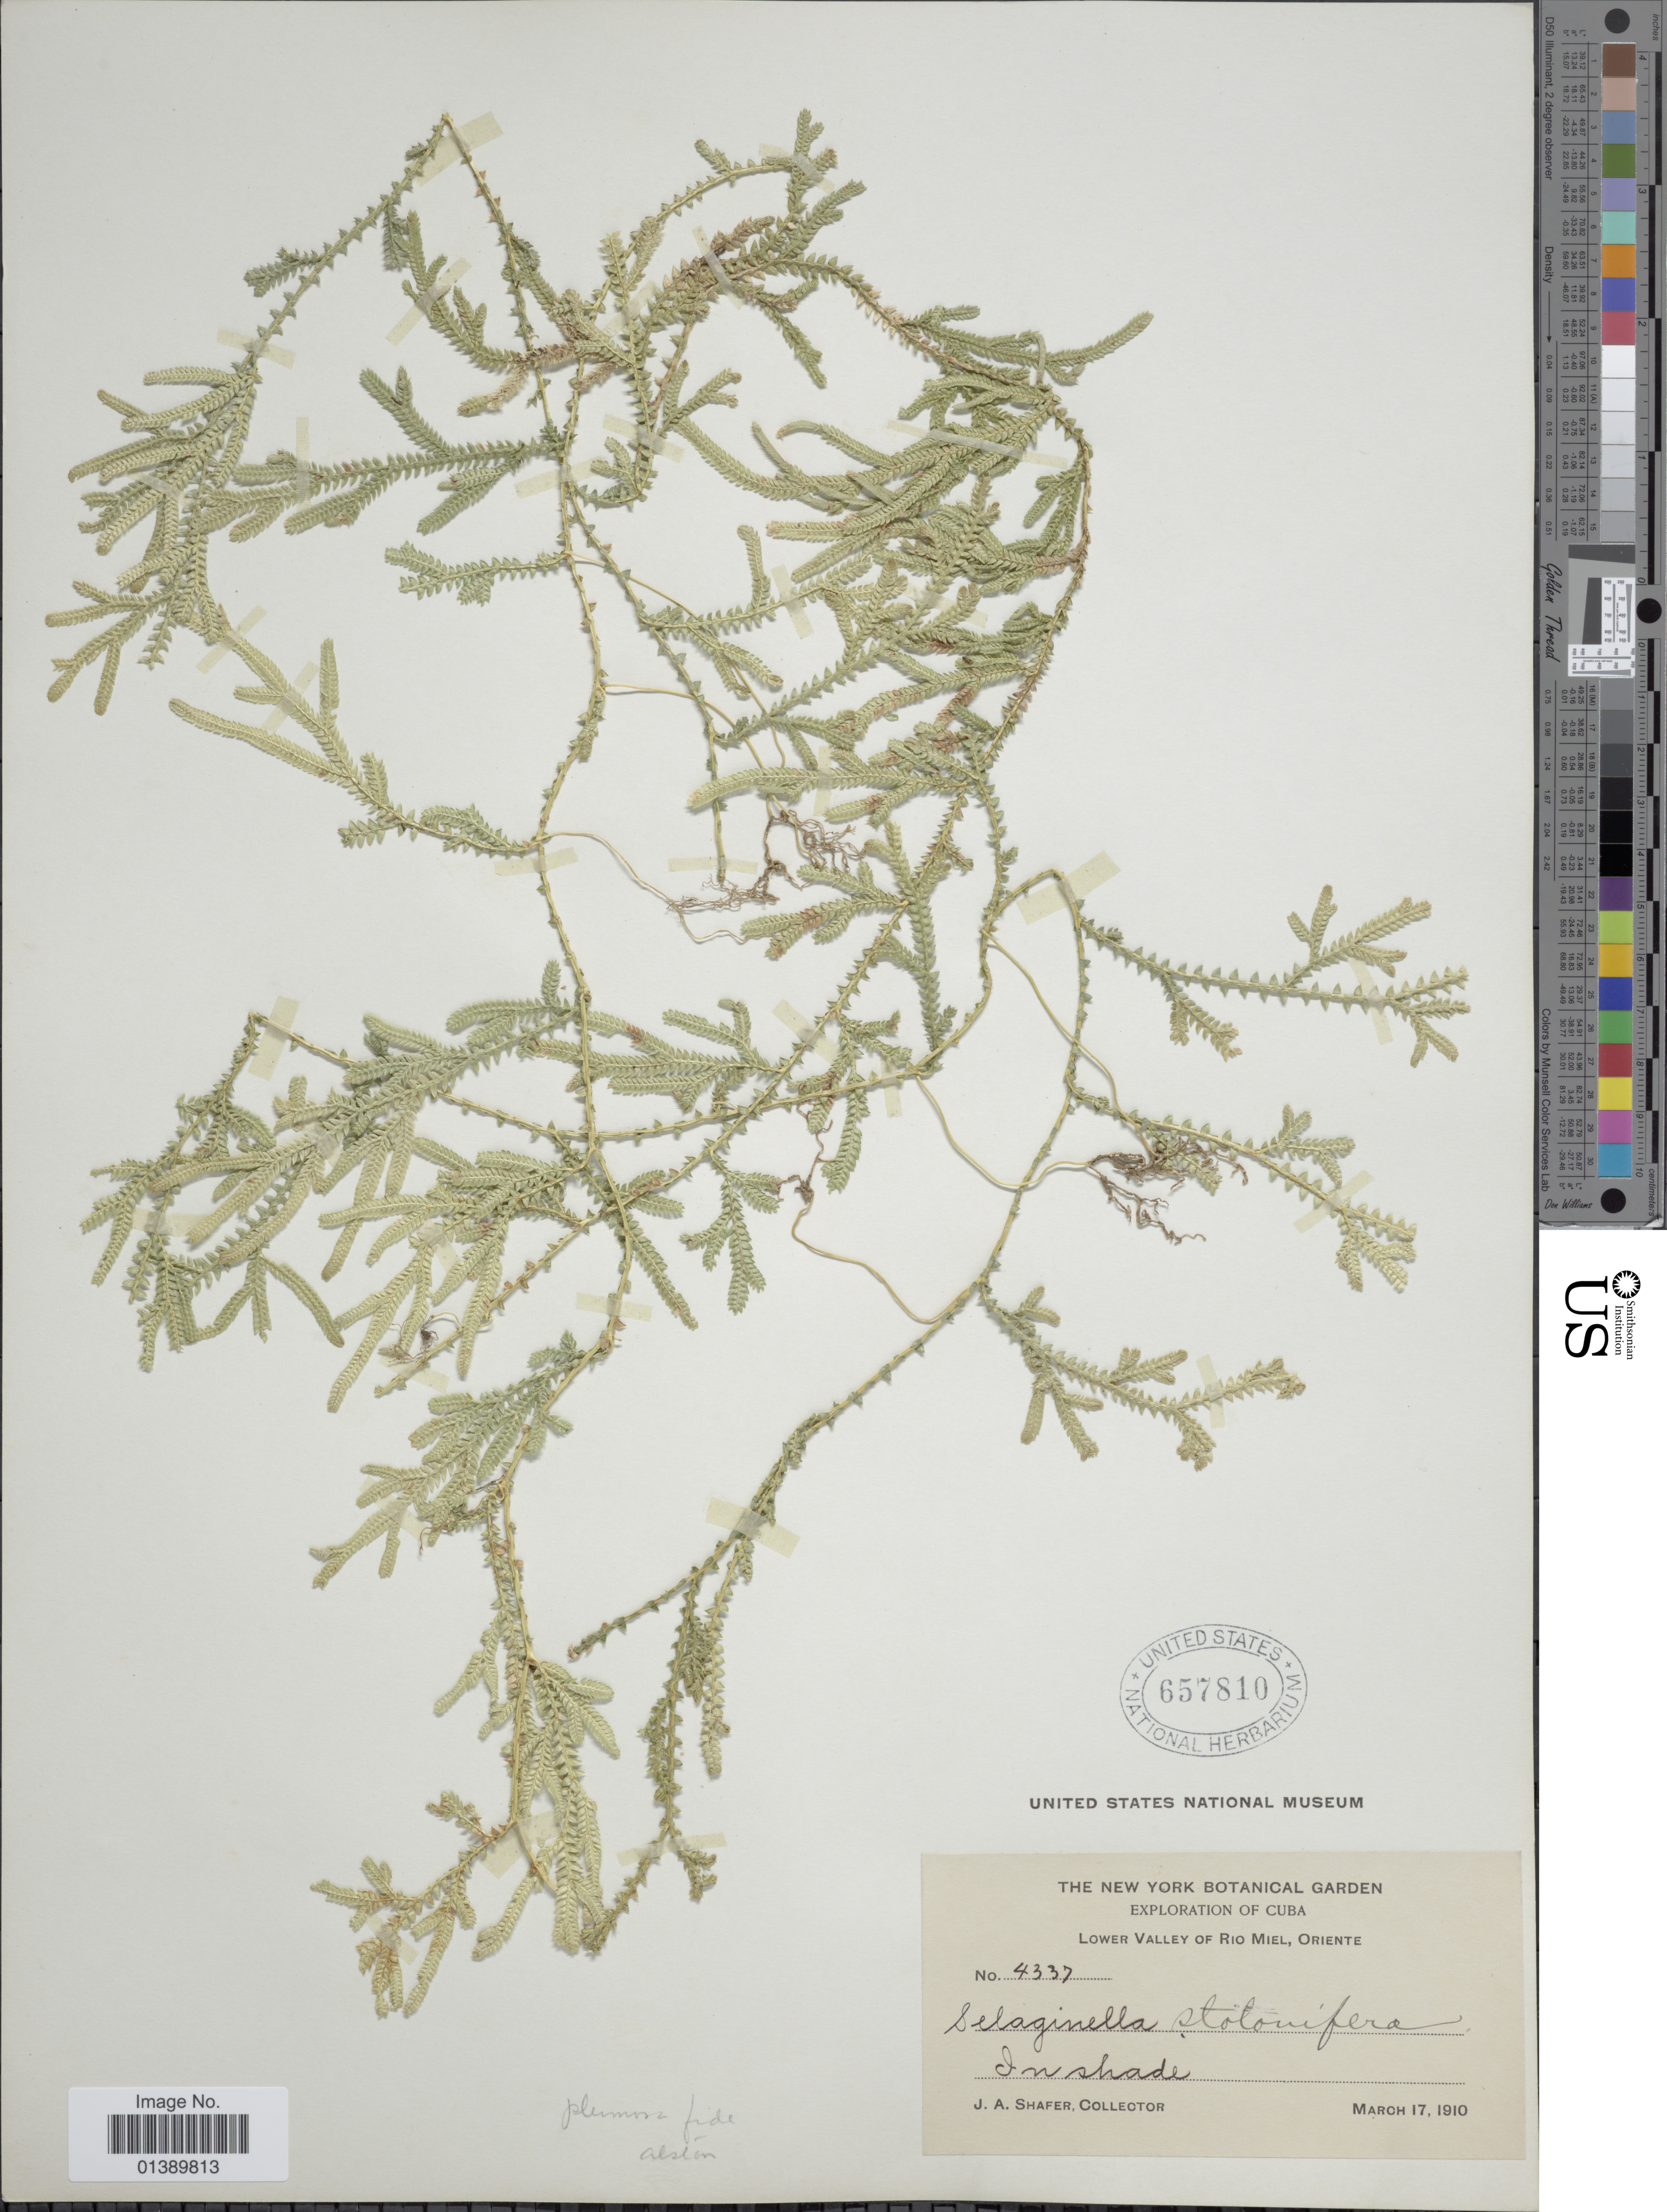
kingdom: Plantae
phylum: Tracheophyta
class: Lycopodiopsida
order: Selaginellales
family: Selaginellaceae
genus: Selaginella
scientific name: Selaginella plumosa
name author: (L.) C. Presl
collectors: J. A. Shafer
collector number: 4337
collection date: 1910-03-17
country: Cuba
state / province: Oriente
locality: Lower Valley of Rio Miel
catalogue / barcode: US 657810